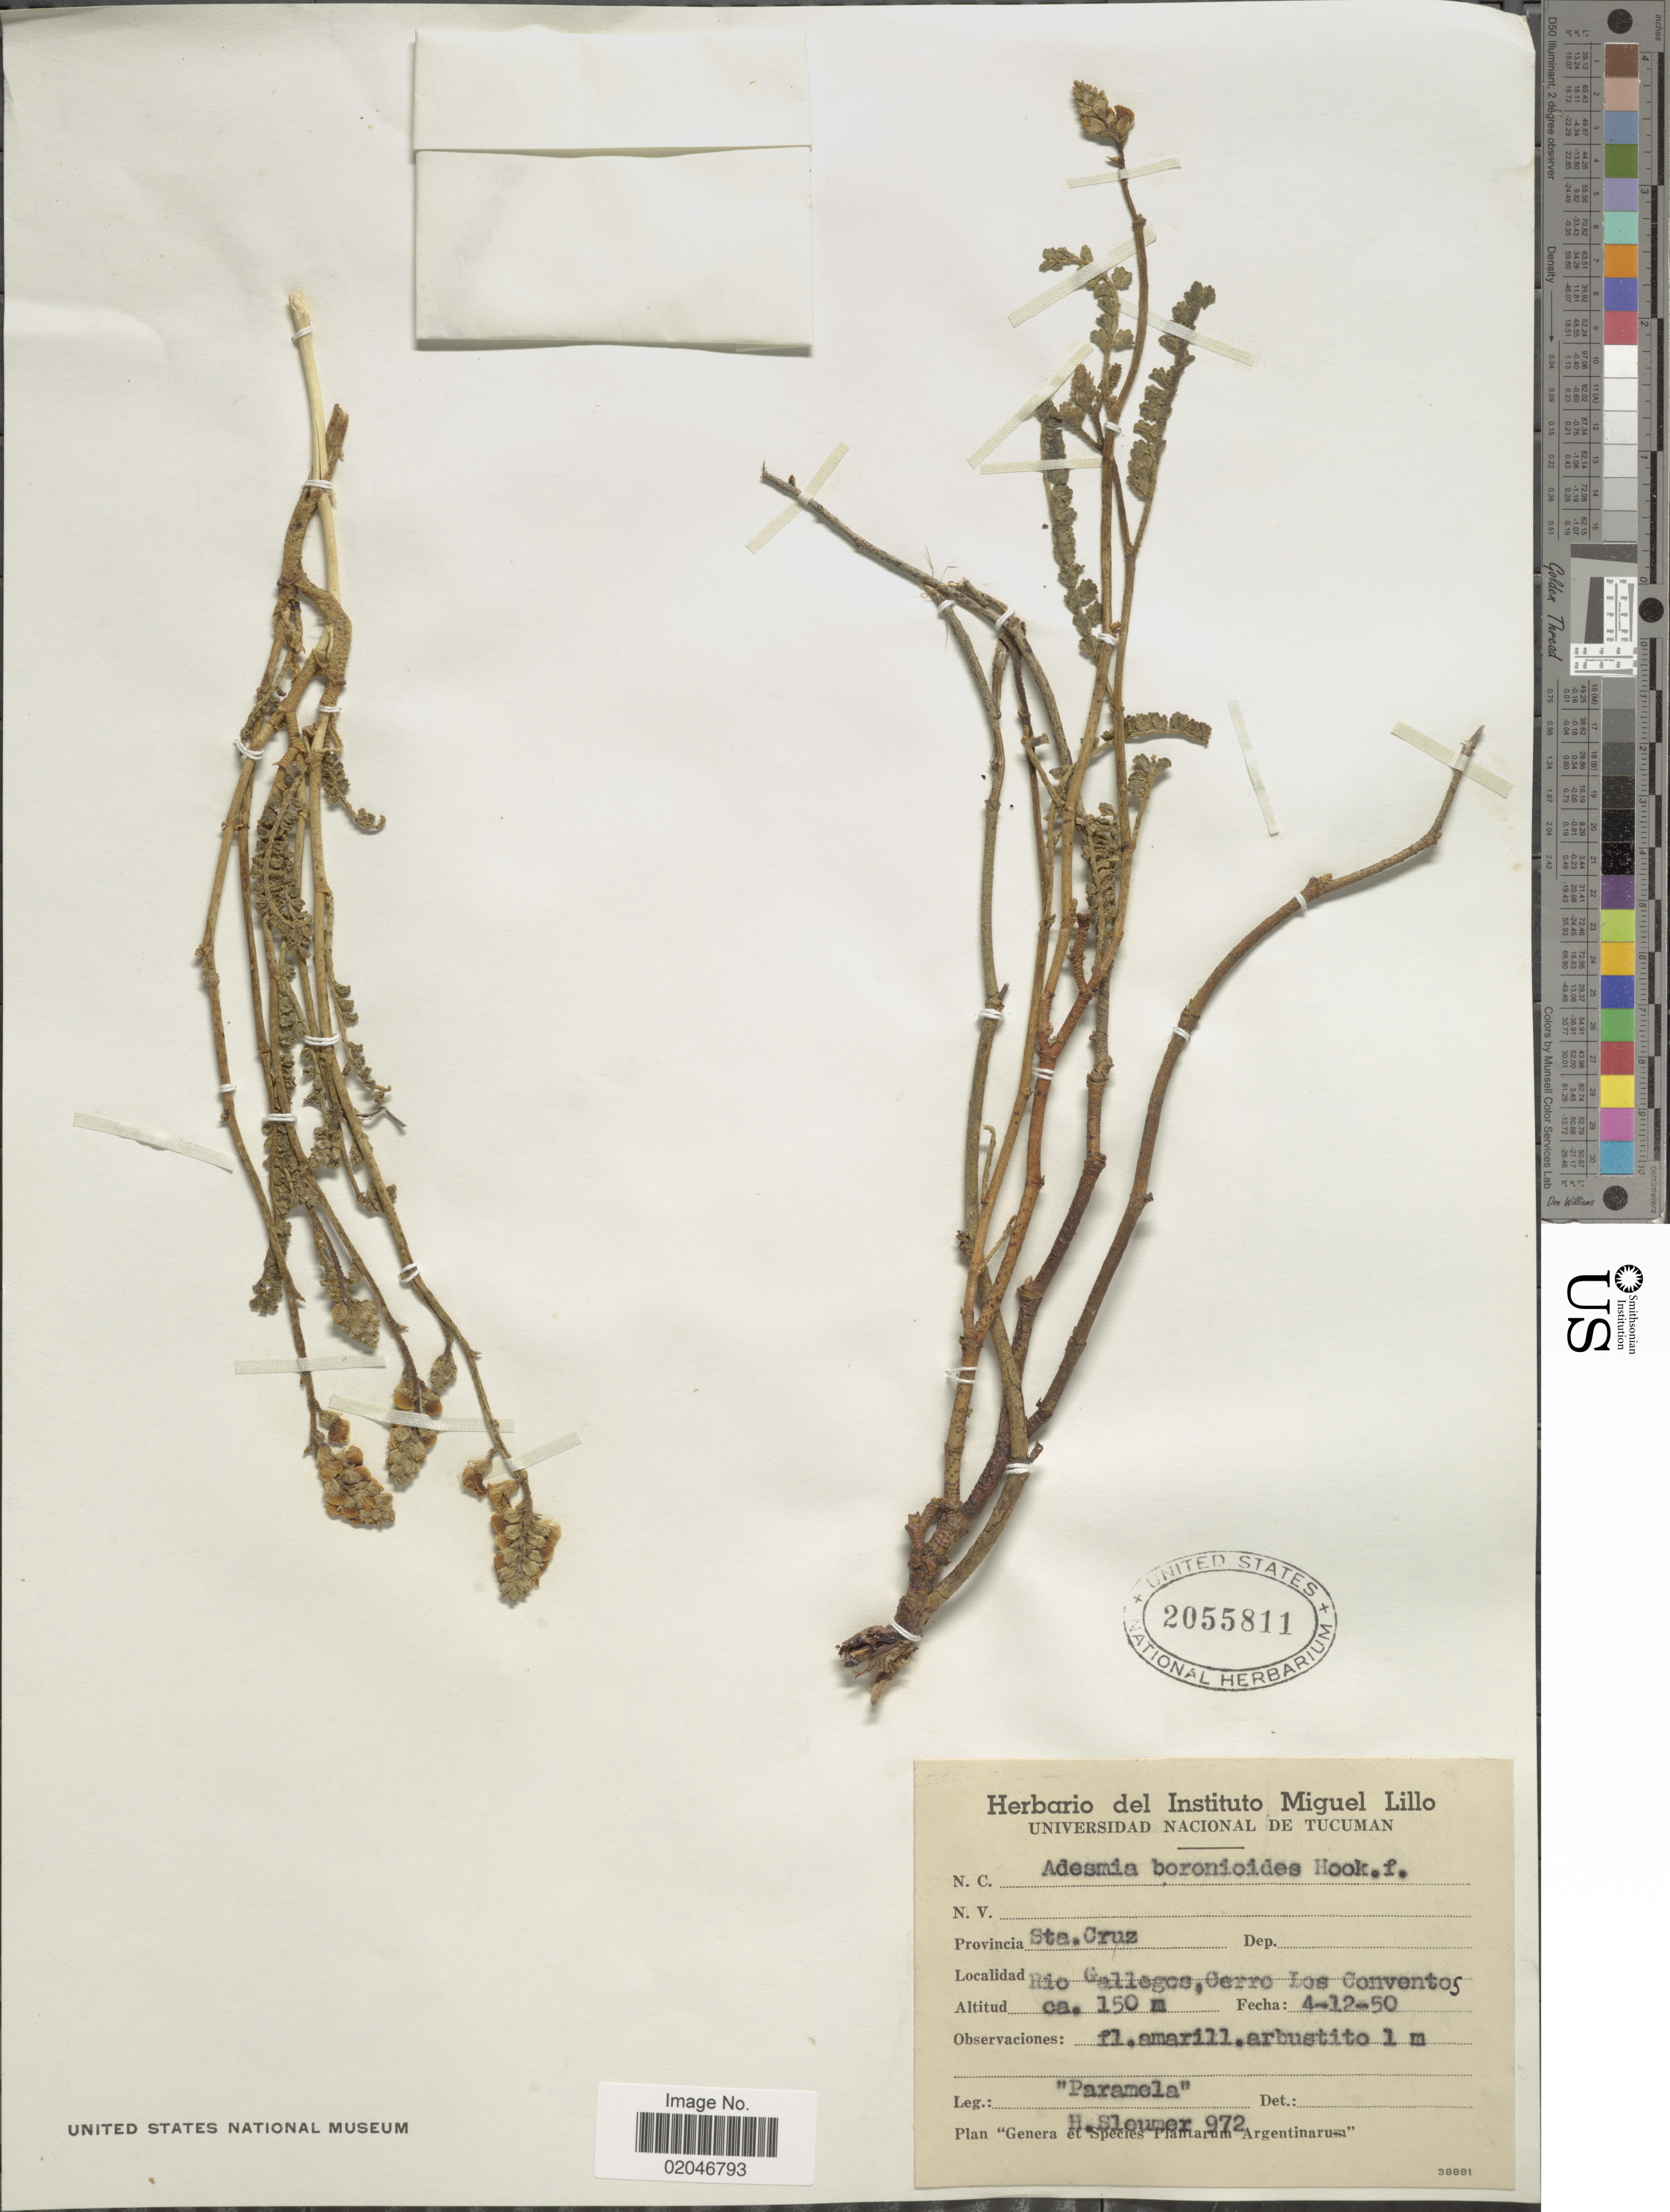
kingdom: Plantae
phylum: Tracheophyta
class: Magnoliopsida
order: Fabales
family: Fabaceae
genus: Adesmia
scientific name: Adesmia boronioides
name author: Hook. f.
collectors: H. O. Sleumer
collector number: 972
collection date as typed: Transcribed d/m/y: 4/12/50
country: Argentina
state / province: Santa Cruz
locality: Rio Gallegos, Cerro Los Conventos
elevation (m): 150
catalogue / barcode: US 2055811